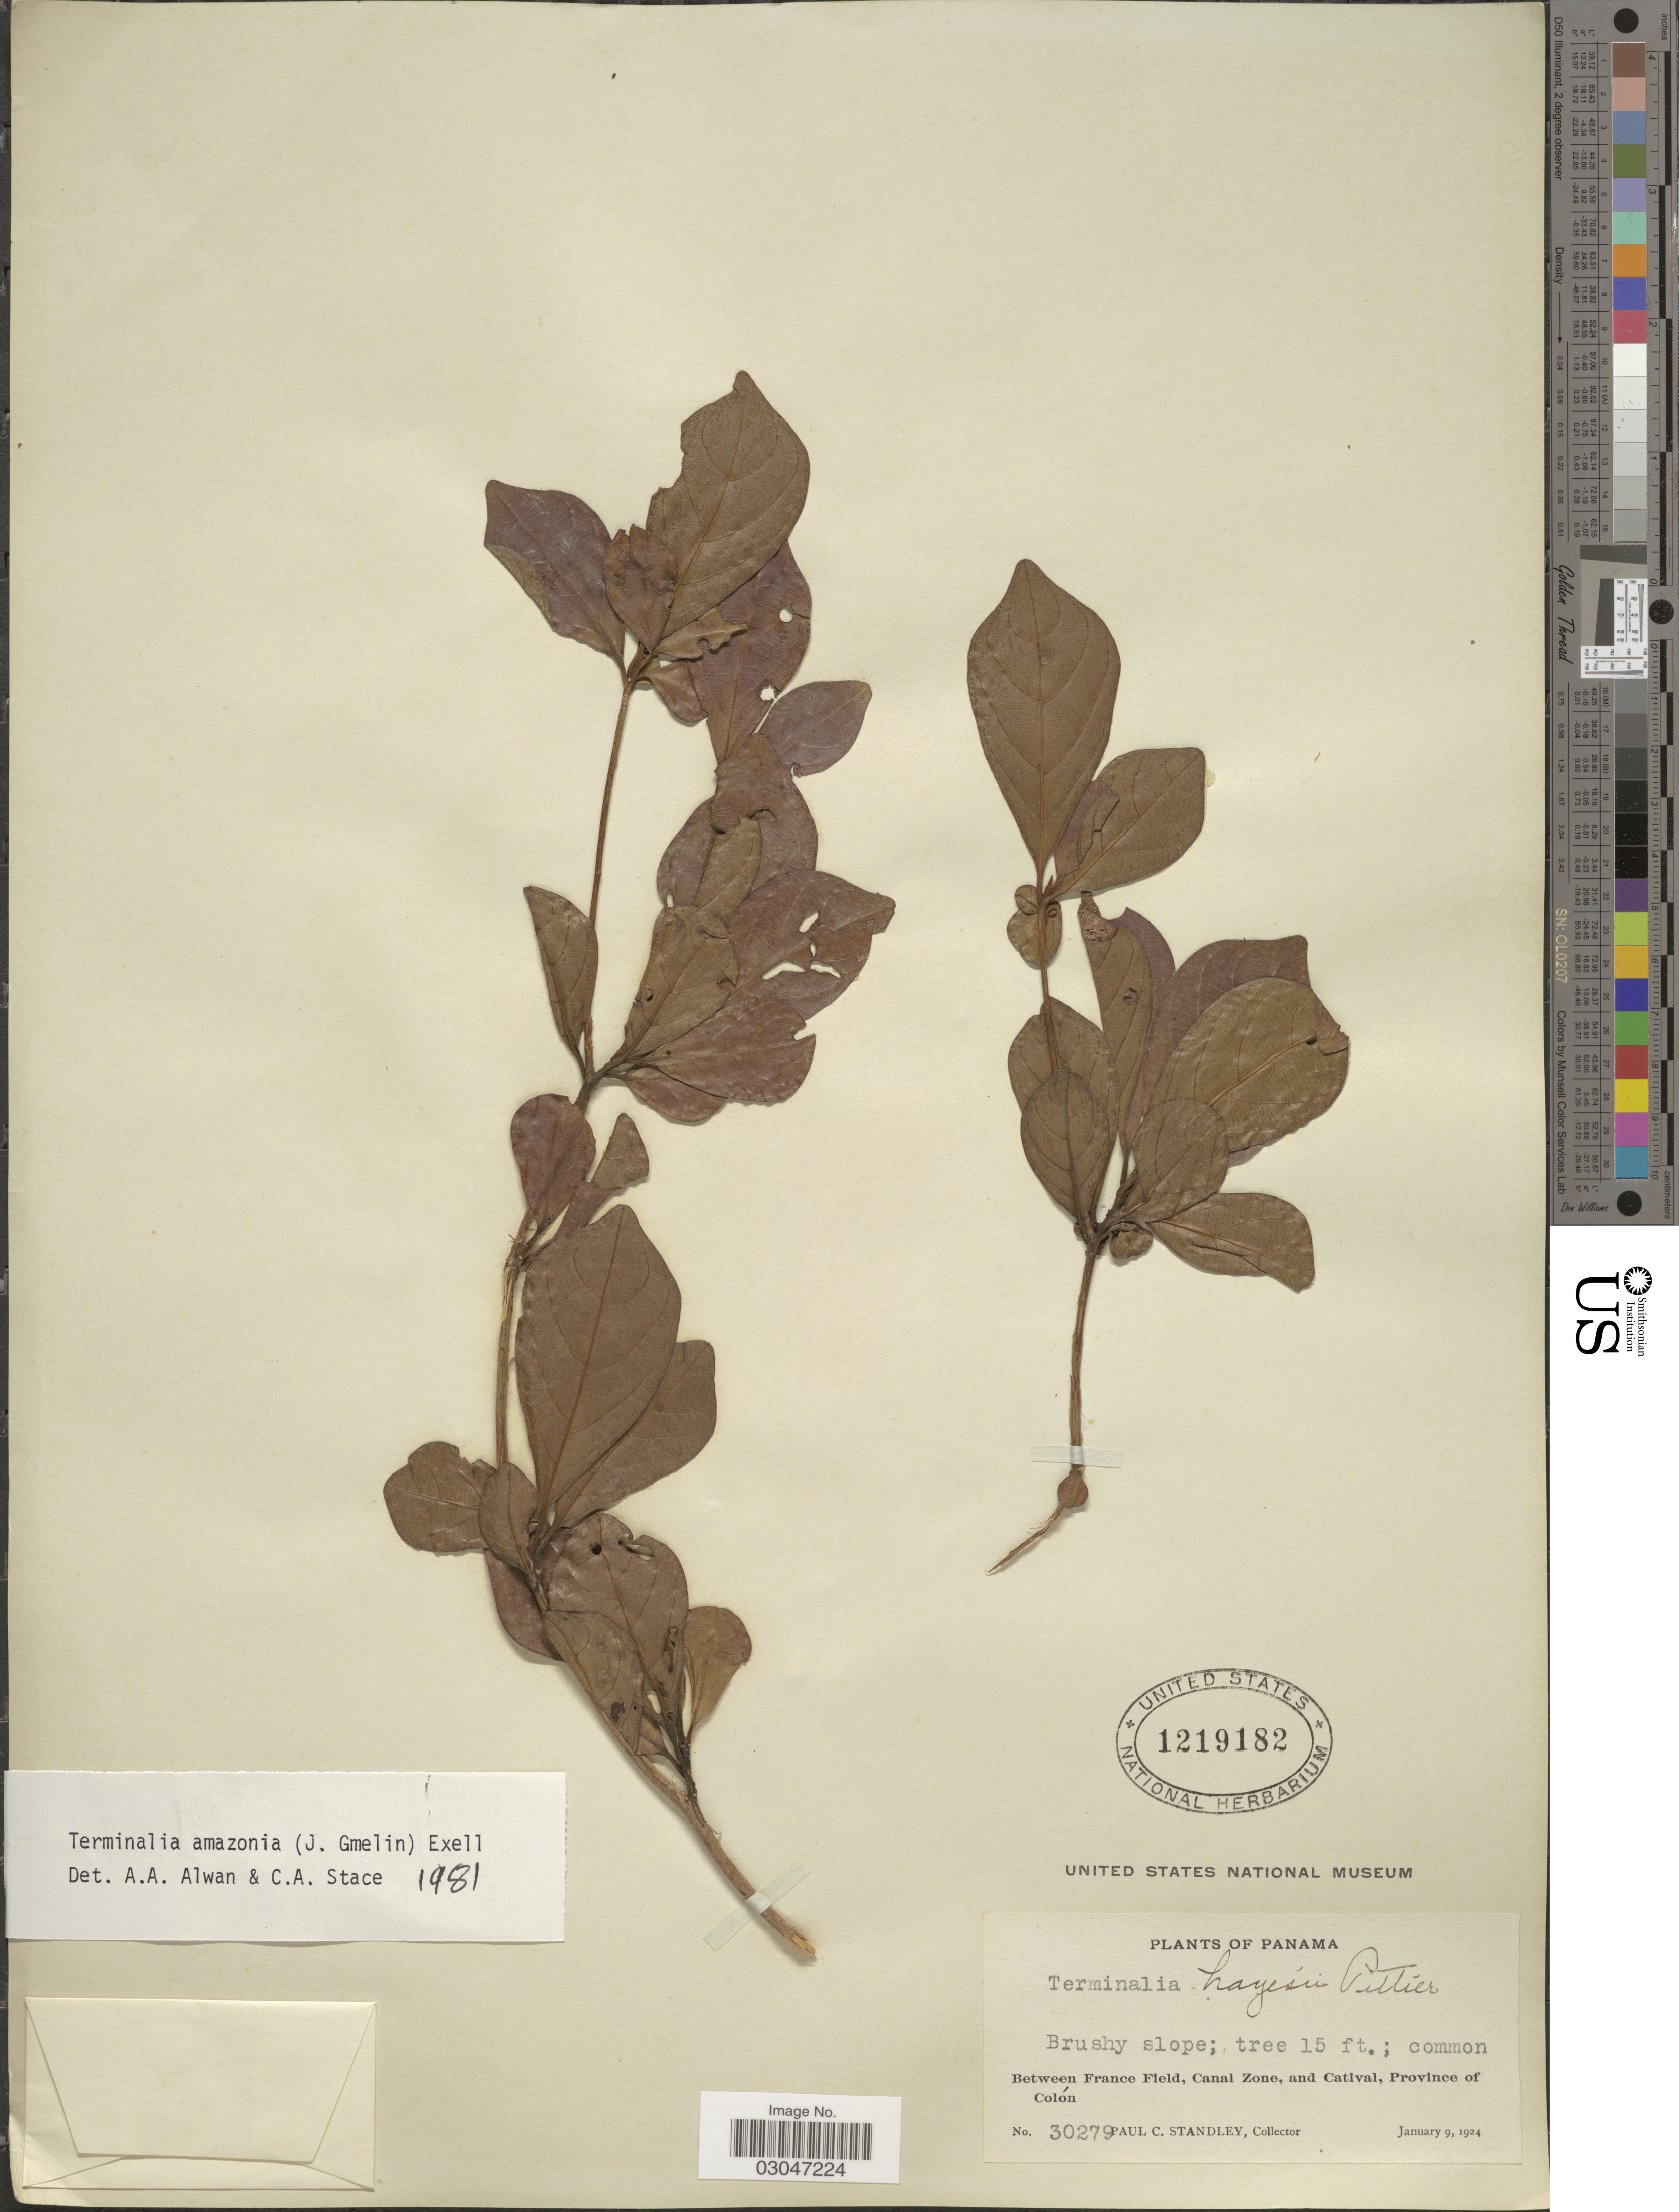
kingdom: Plantae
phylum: Tracheophyta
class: Magnoliopsida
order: Myrtales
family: Combretaceae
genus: Terminalia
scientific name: Terminalia amazonia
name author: (J.F. Gmel.) Exell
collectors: P. C. Standley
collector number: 30279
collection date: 1924-01-09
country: Panama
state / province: Colón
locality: Between France Field, Canal Zone, and Catival, Province of Colón.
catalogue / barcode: US 1219182